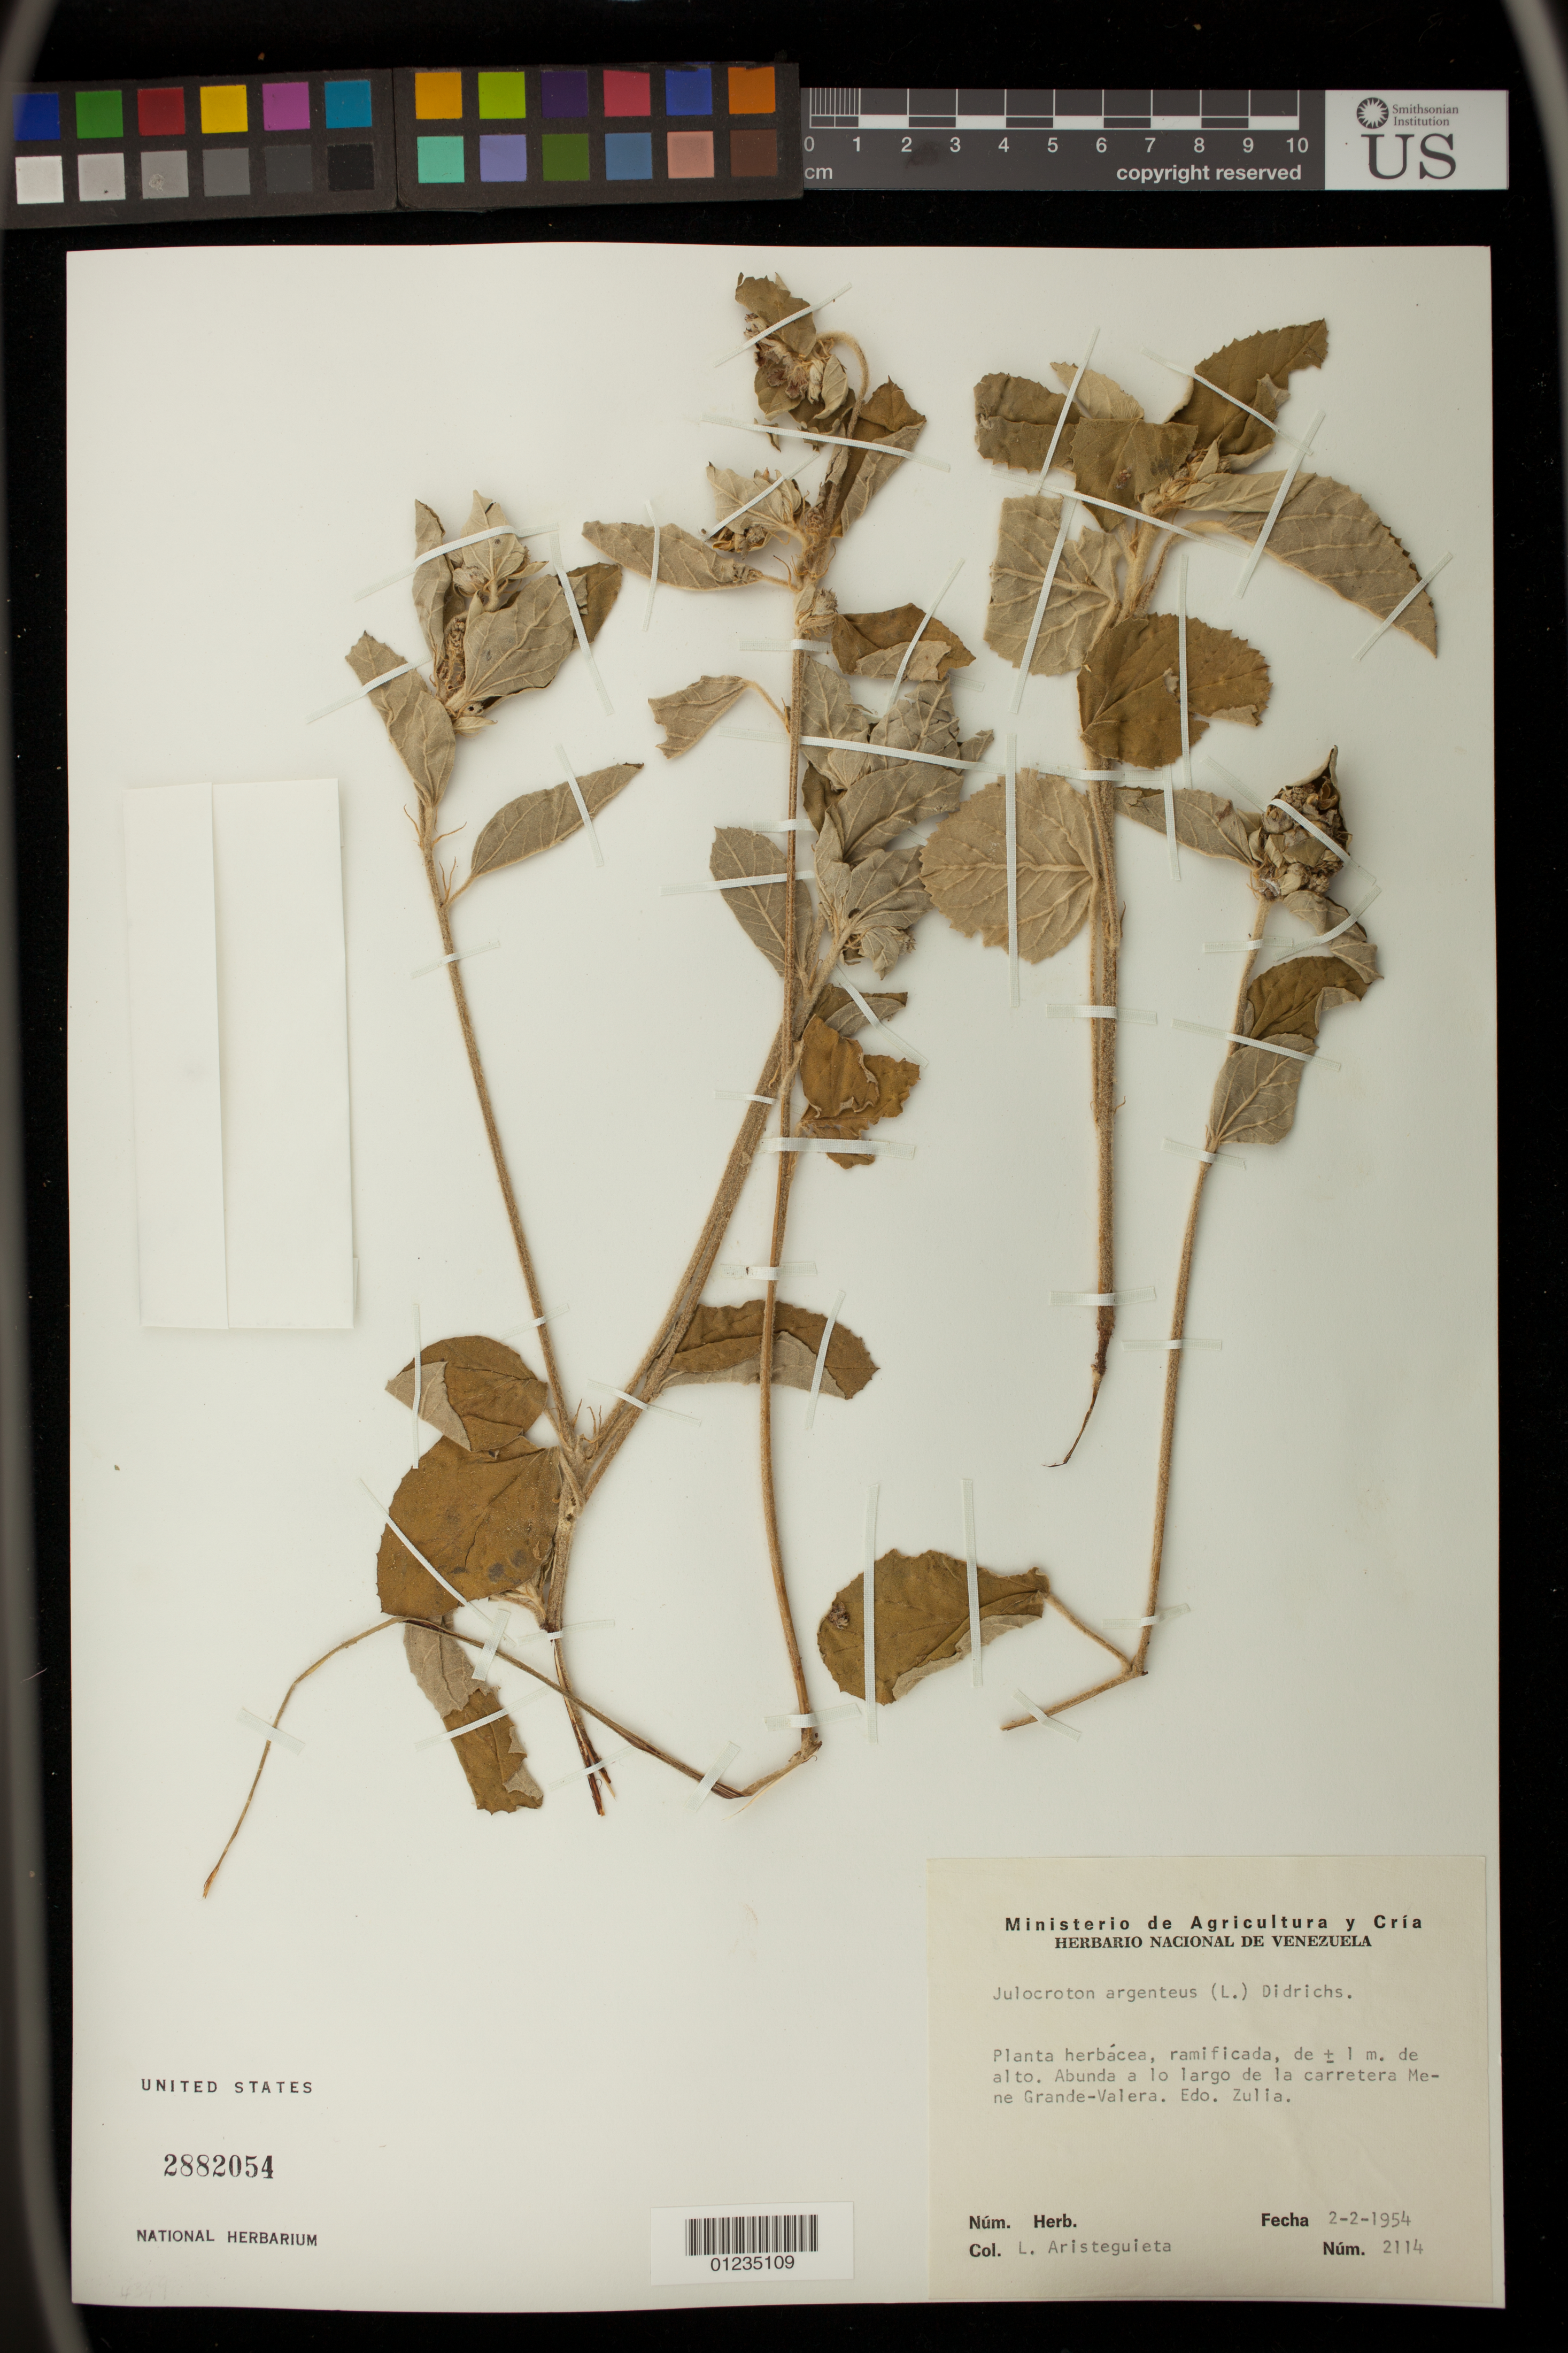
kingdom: Plantae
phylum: Tracheophyta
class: Magnoliopsida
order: Malpighiales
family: Euphorbiaceae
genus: Julocroton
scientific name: Julocroton argenteus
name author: (L.) Didr.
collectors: L. Aristeguieta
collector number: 2114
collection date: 1954-02-02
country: Venezuela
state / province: Zulia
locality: Me-ne Grande-Valera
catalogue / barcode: US 2882054